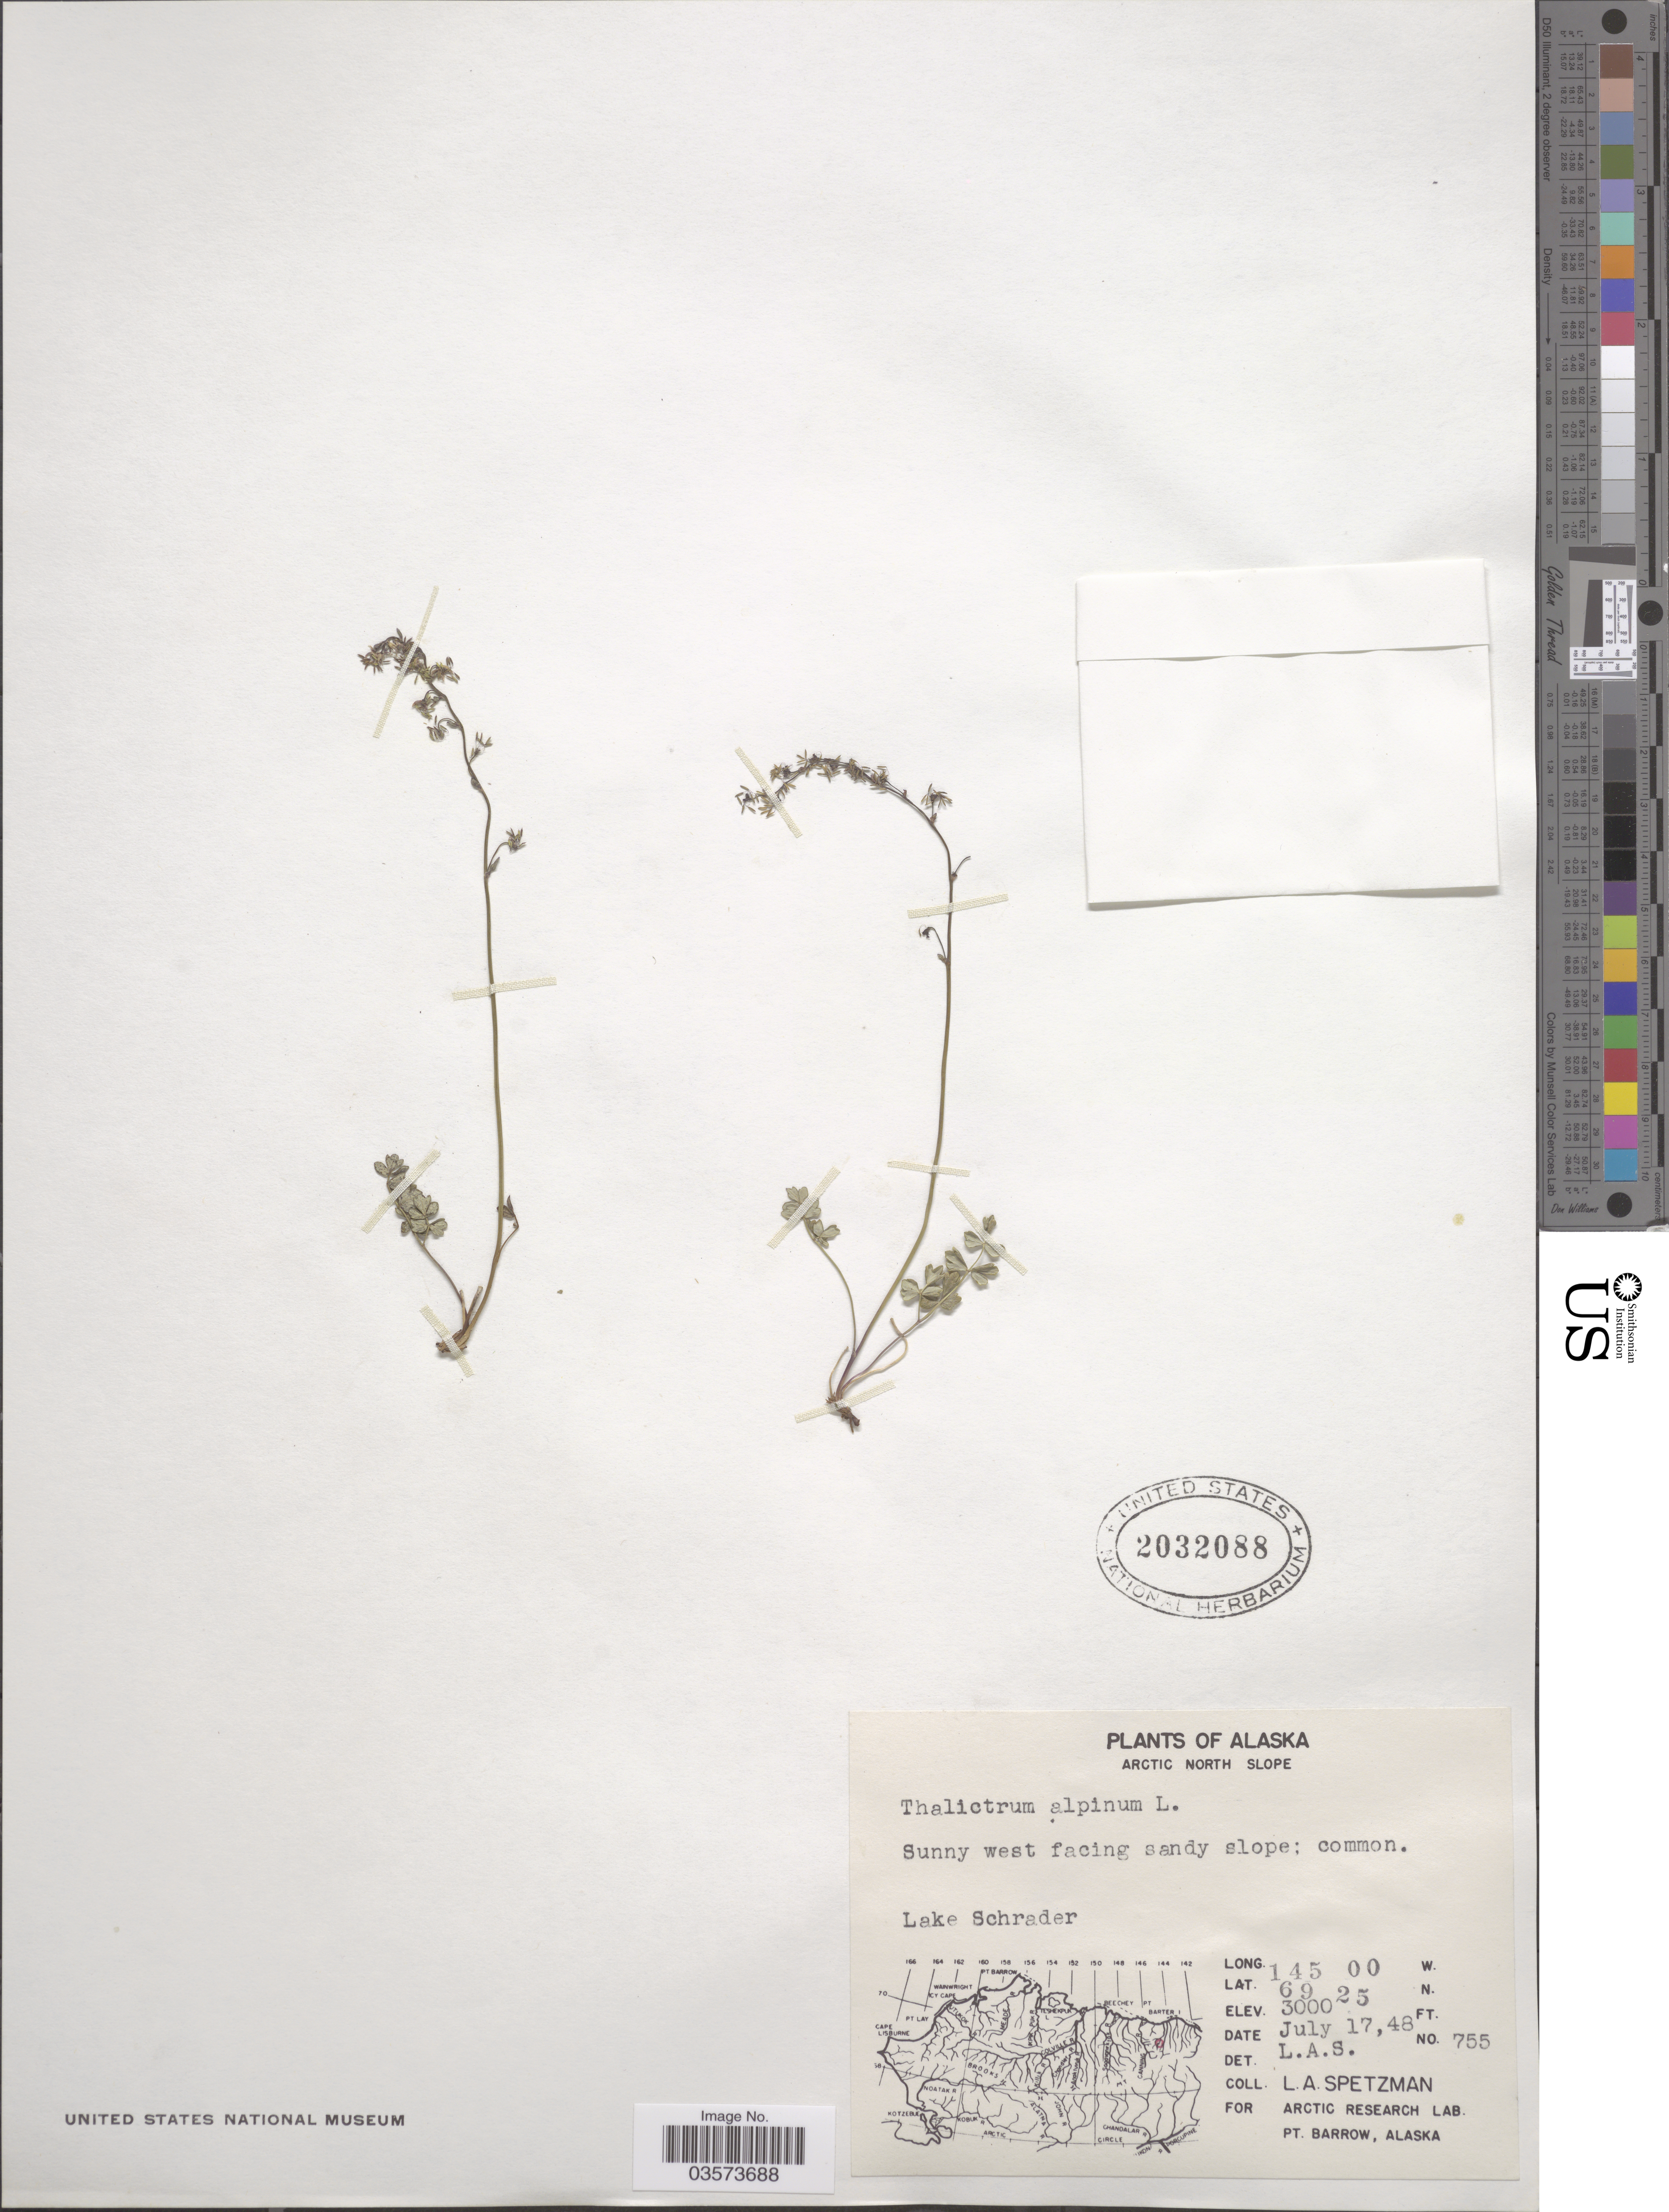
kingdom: Plantae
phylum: Tracheophyta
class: Magnoliopsida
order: Ranunculales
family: Ranunculaceae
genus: Thalictrum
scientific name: Thalictrum alpinum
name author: L.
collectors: L. Spetzman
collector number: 755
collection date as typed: Transcribed d/m/y: 17/7/48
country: United States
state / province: Alaska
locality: Arctic North Slope. Lake Schrader.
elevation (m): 914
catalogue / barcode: US 2032088